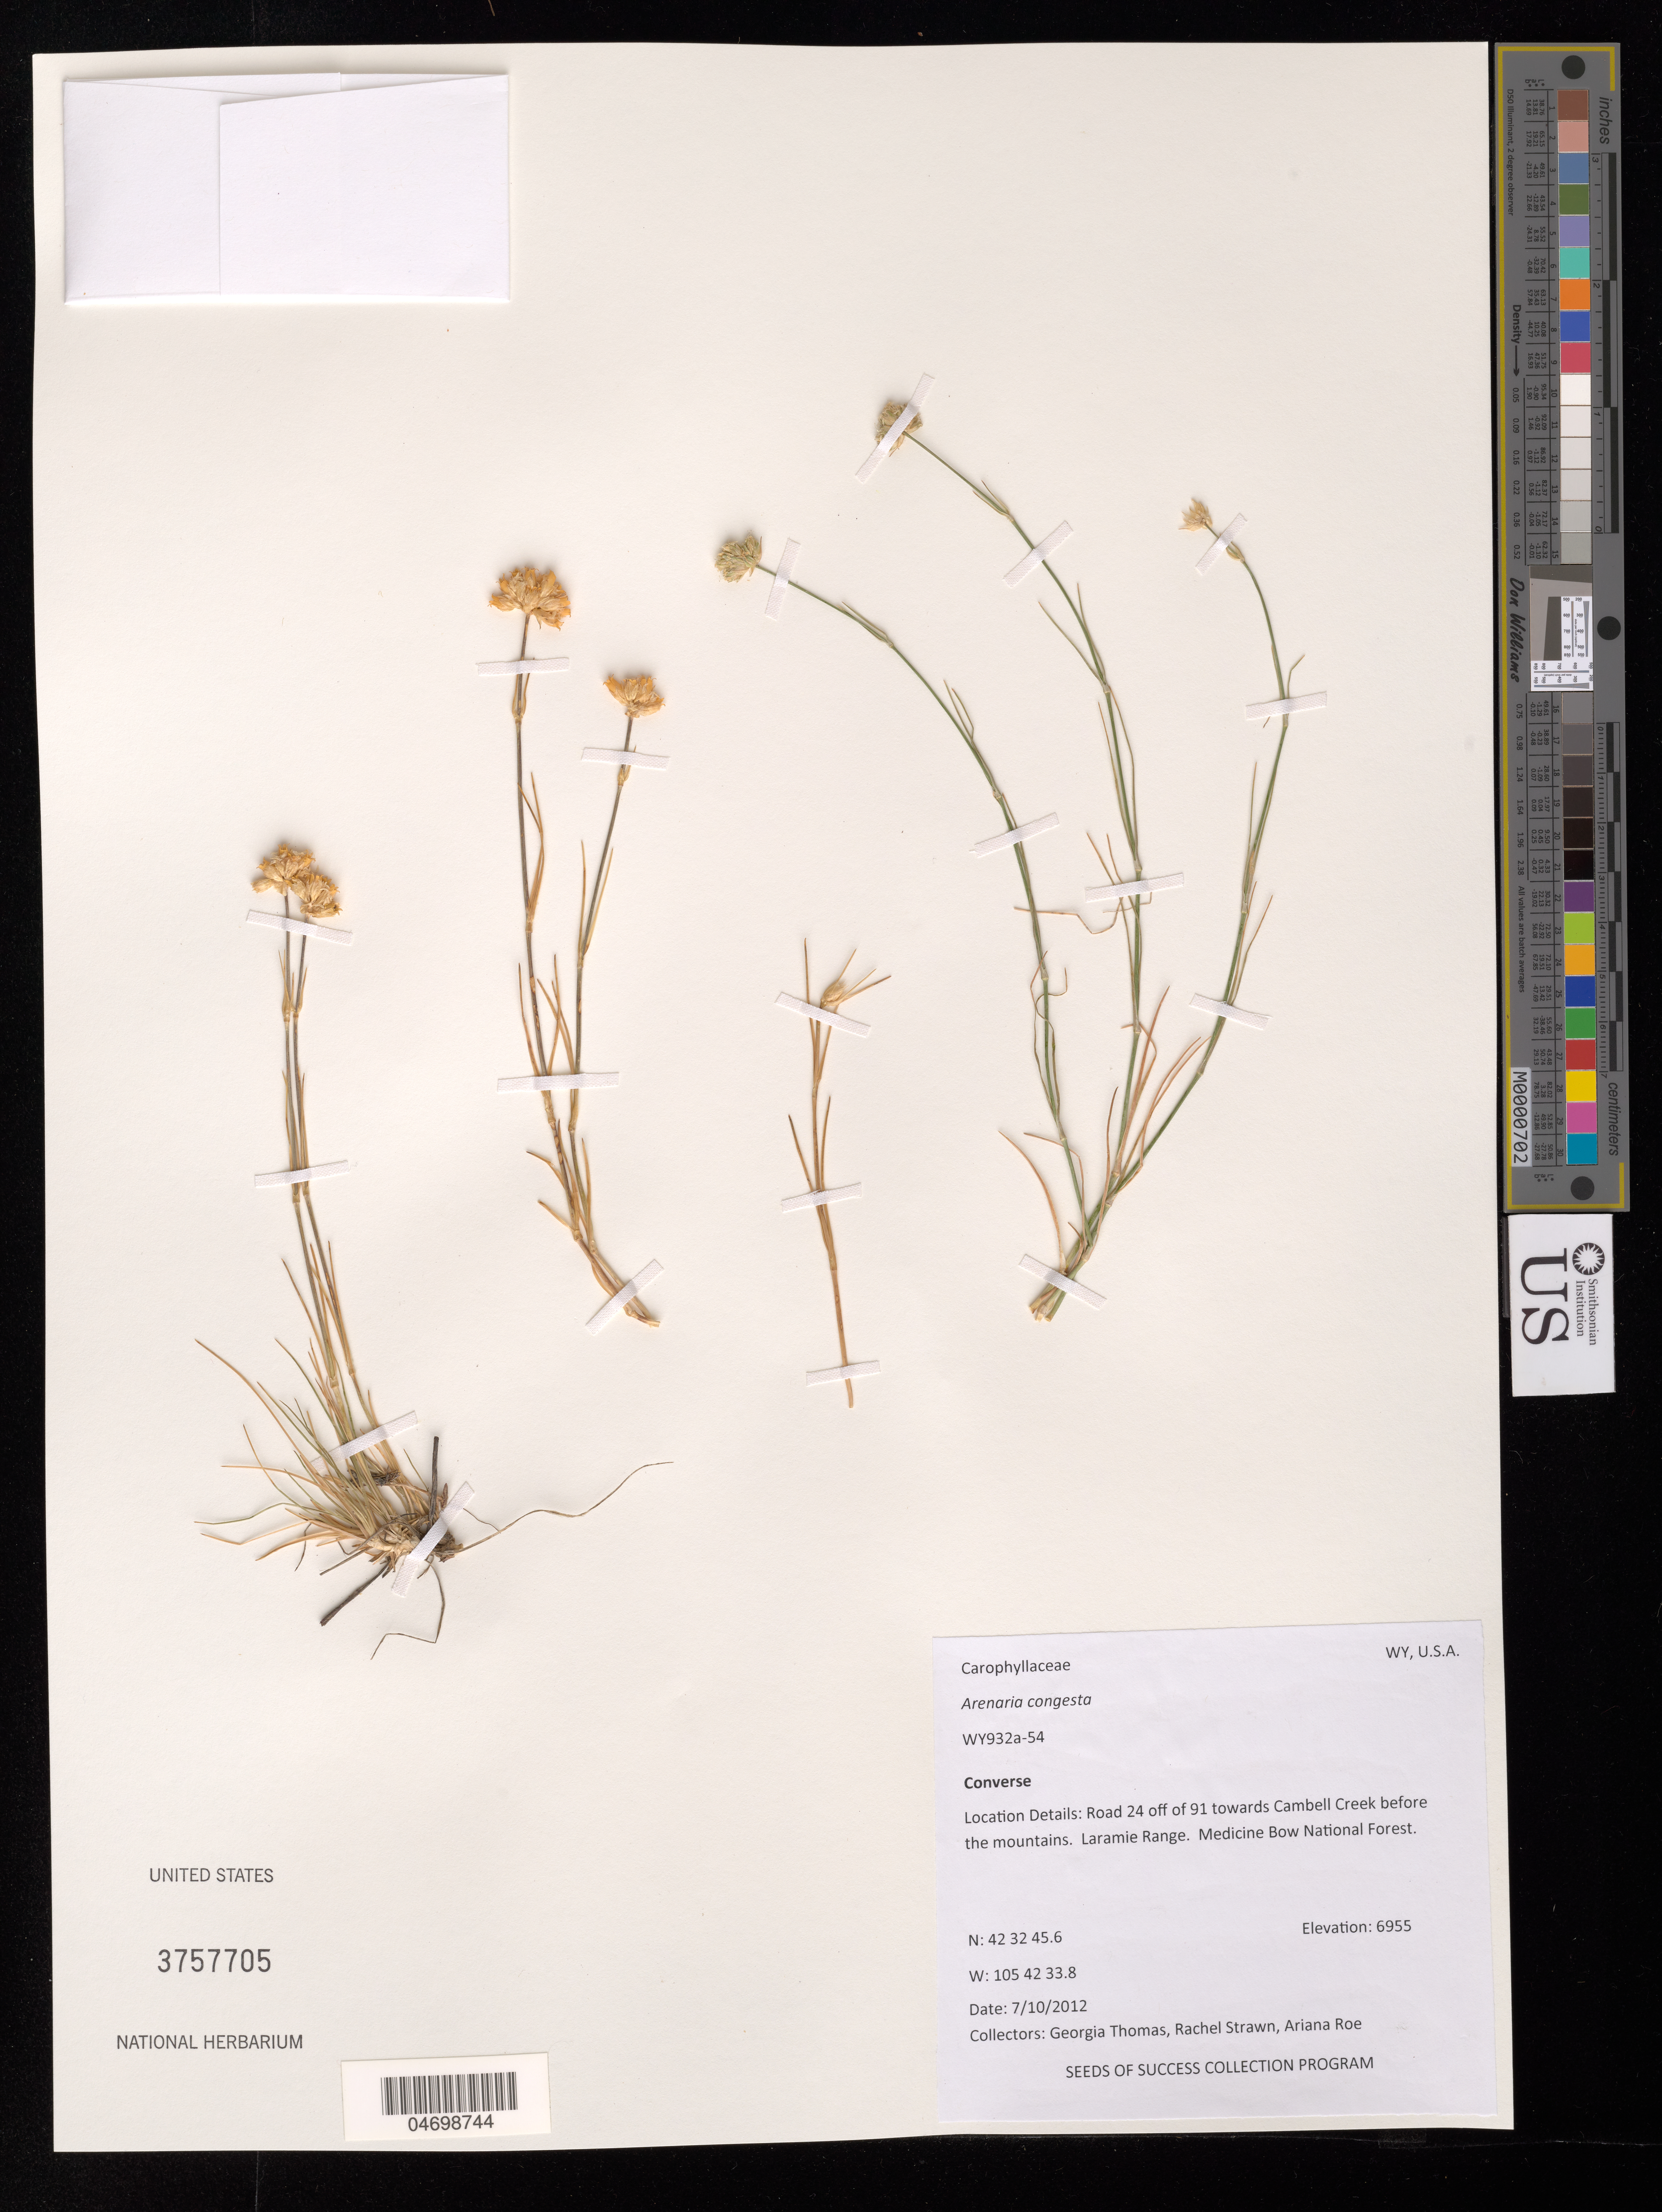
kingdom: Plantae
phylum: Tracheophyta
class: Magnoliopsida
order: Caryophyllales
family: Caryophyllaceae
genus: Arenaria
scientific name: Arenaria congesta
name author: Nutt.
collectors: G. Thomas, R. Strawn & A. Roe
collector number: WY932A-54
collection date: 2012-07-10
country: United States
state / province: Wyoming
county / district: Converse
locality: Road 24 off of 91 towards Cambell Creek before mountains. Medicine Bow National Forest. Laramie Range.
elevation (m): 2120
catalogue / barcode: US 3757705